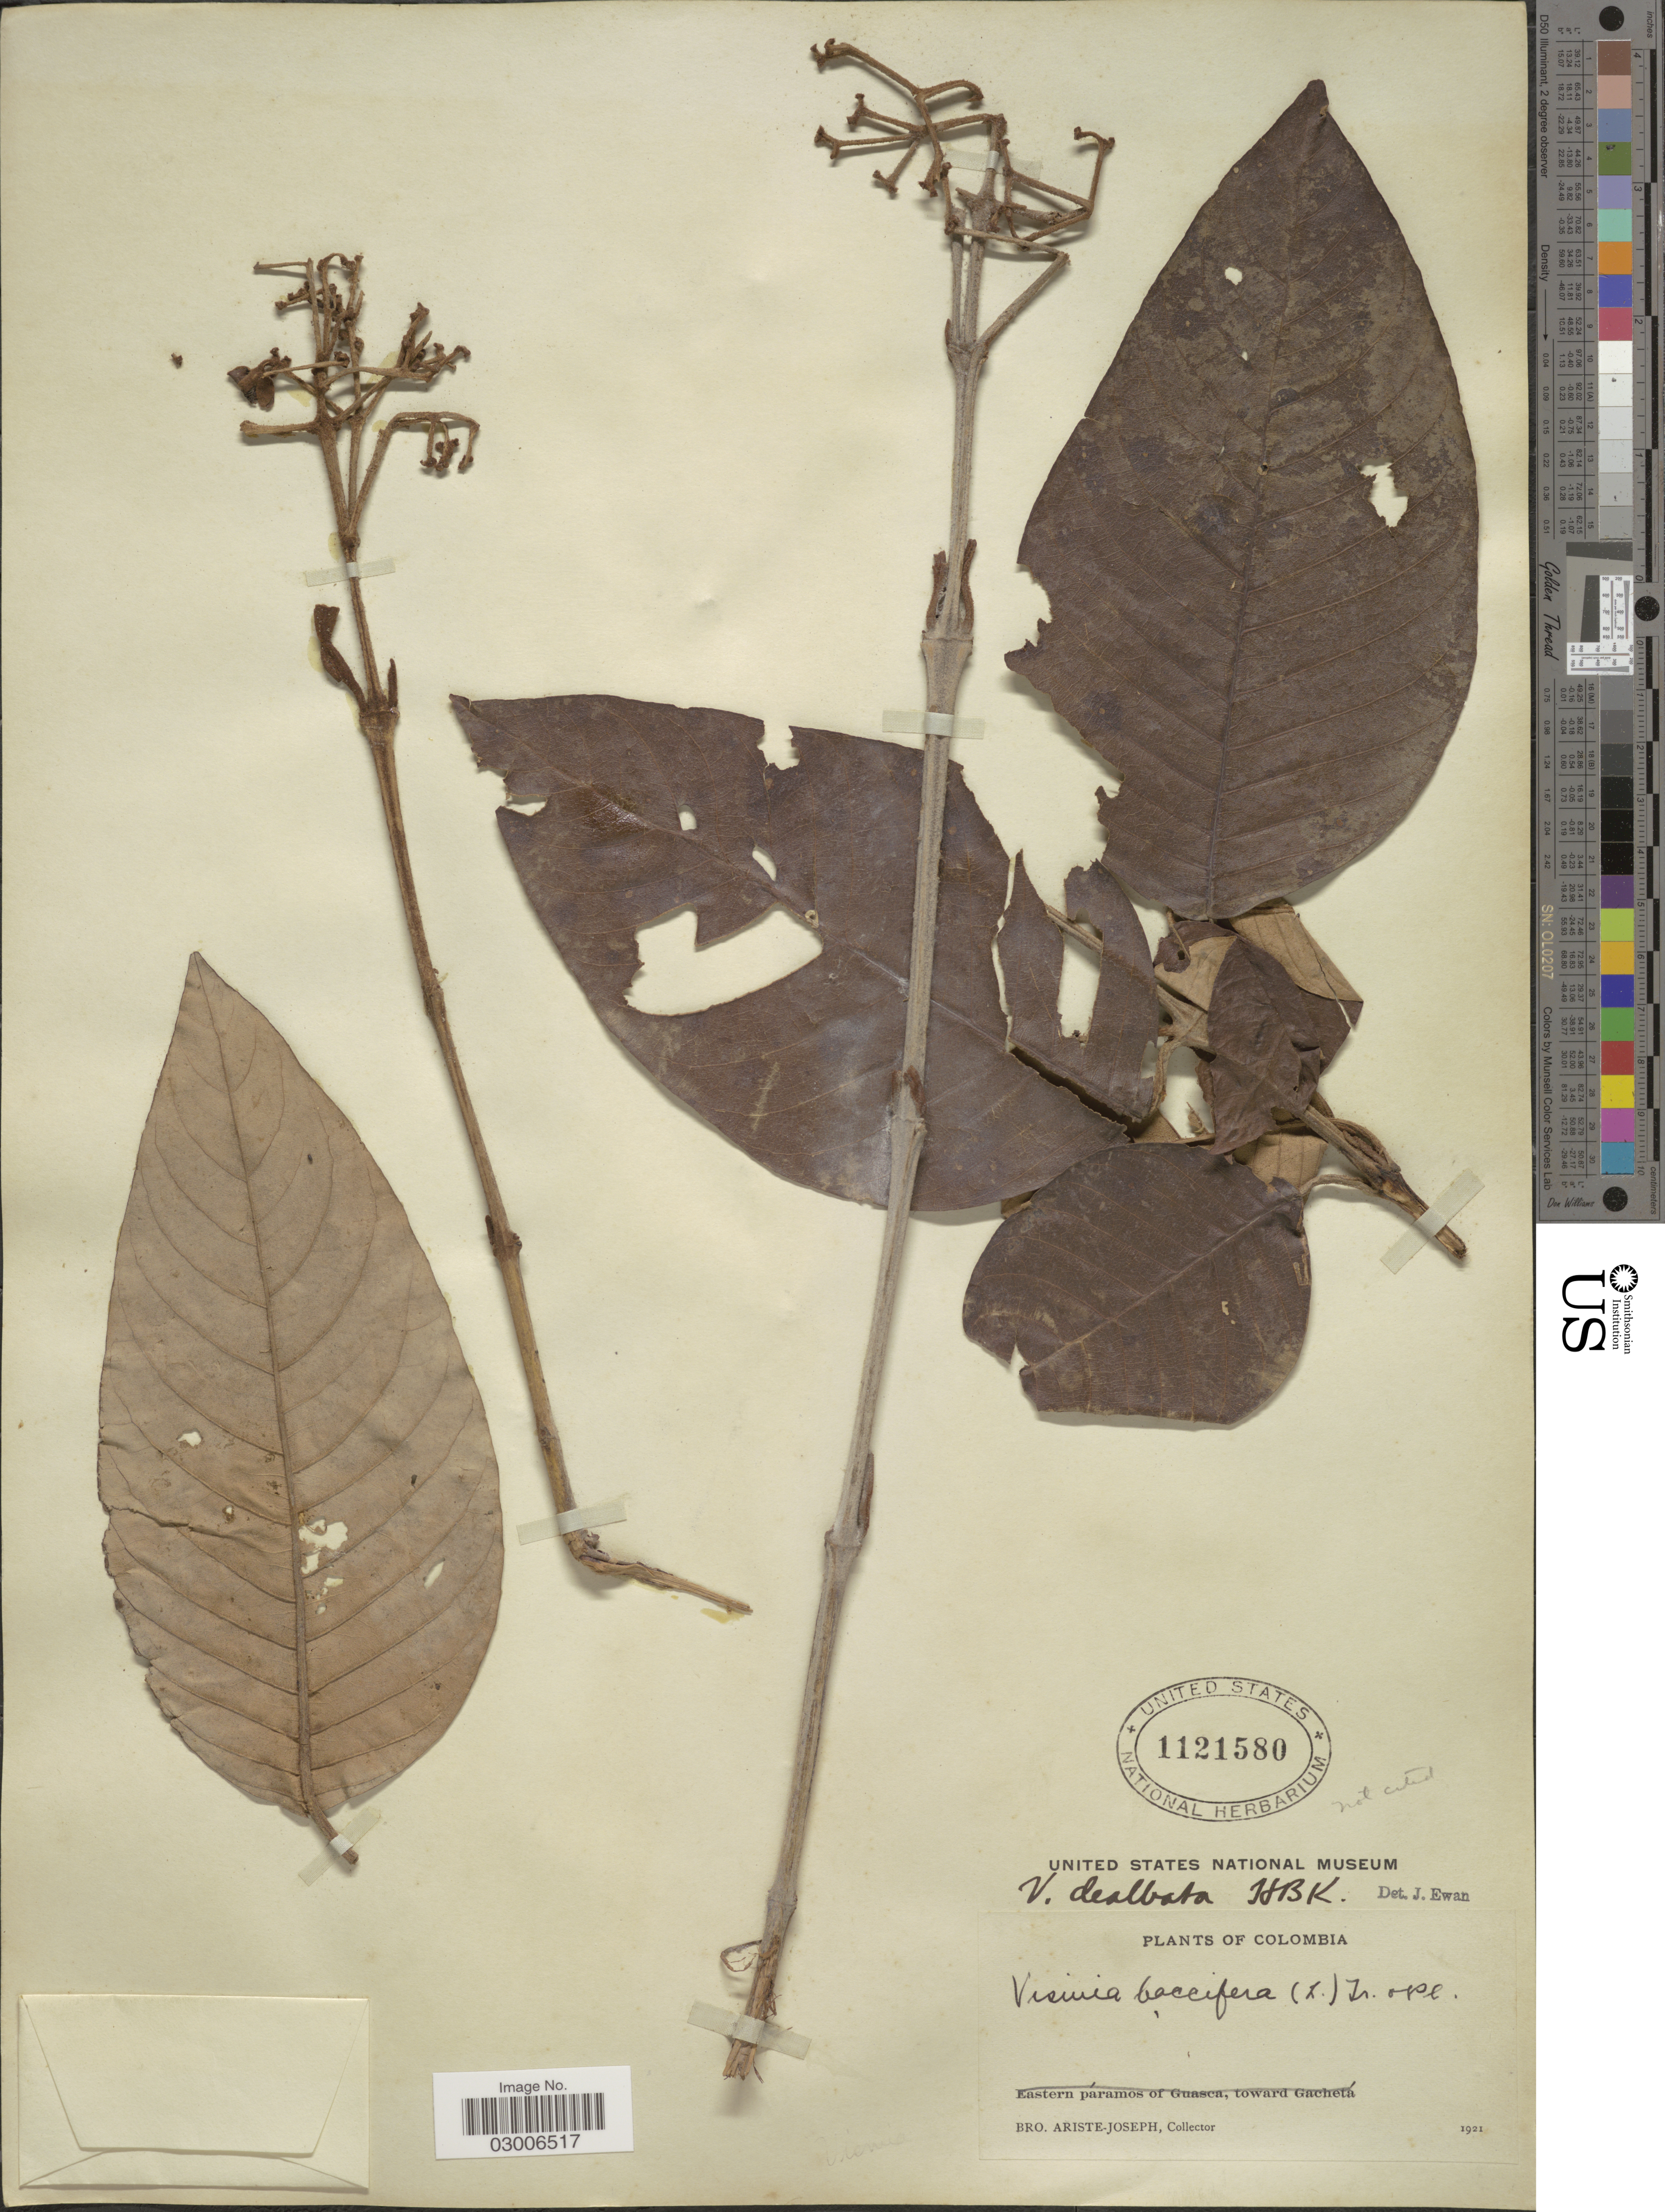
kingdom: Plantae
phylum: Tracheophyta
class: Magnoliopsida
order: Malpighiales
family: Hypericaceae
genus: Vismia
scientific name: Vismia baccifera subsp. dealbata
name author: (Kunth) Ewan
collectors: Bro. Ariste-Joseph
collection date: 1921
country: Colombia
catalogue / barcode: US 1121580